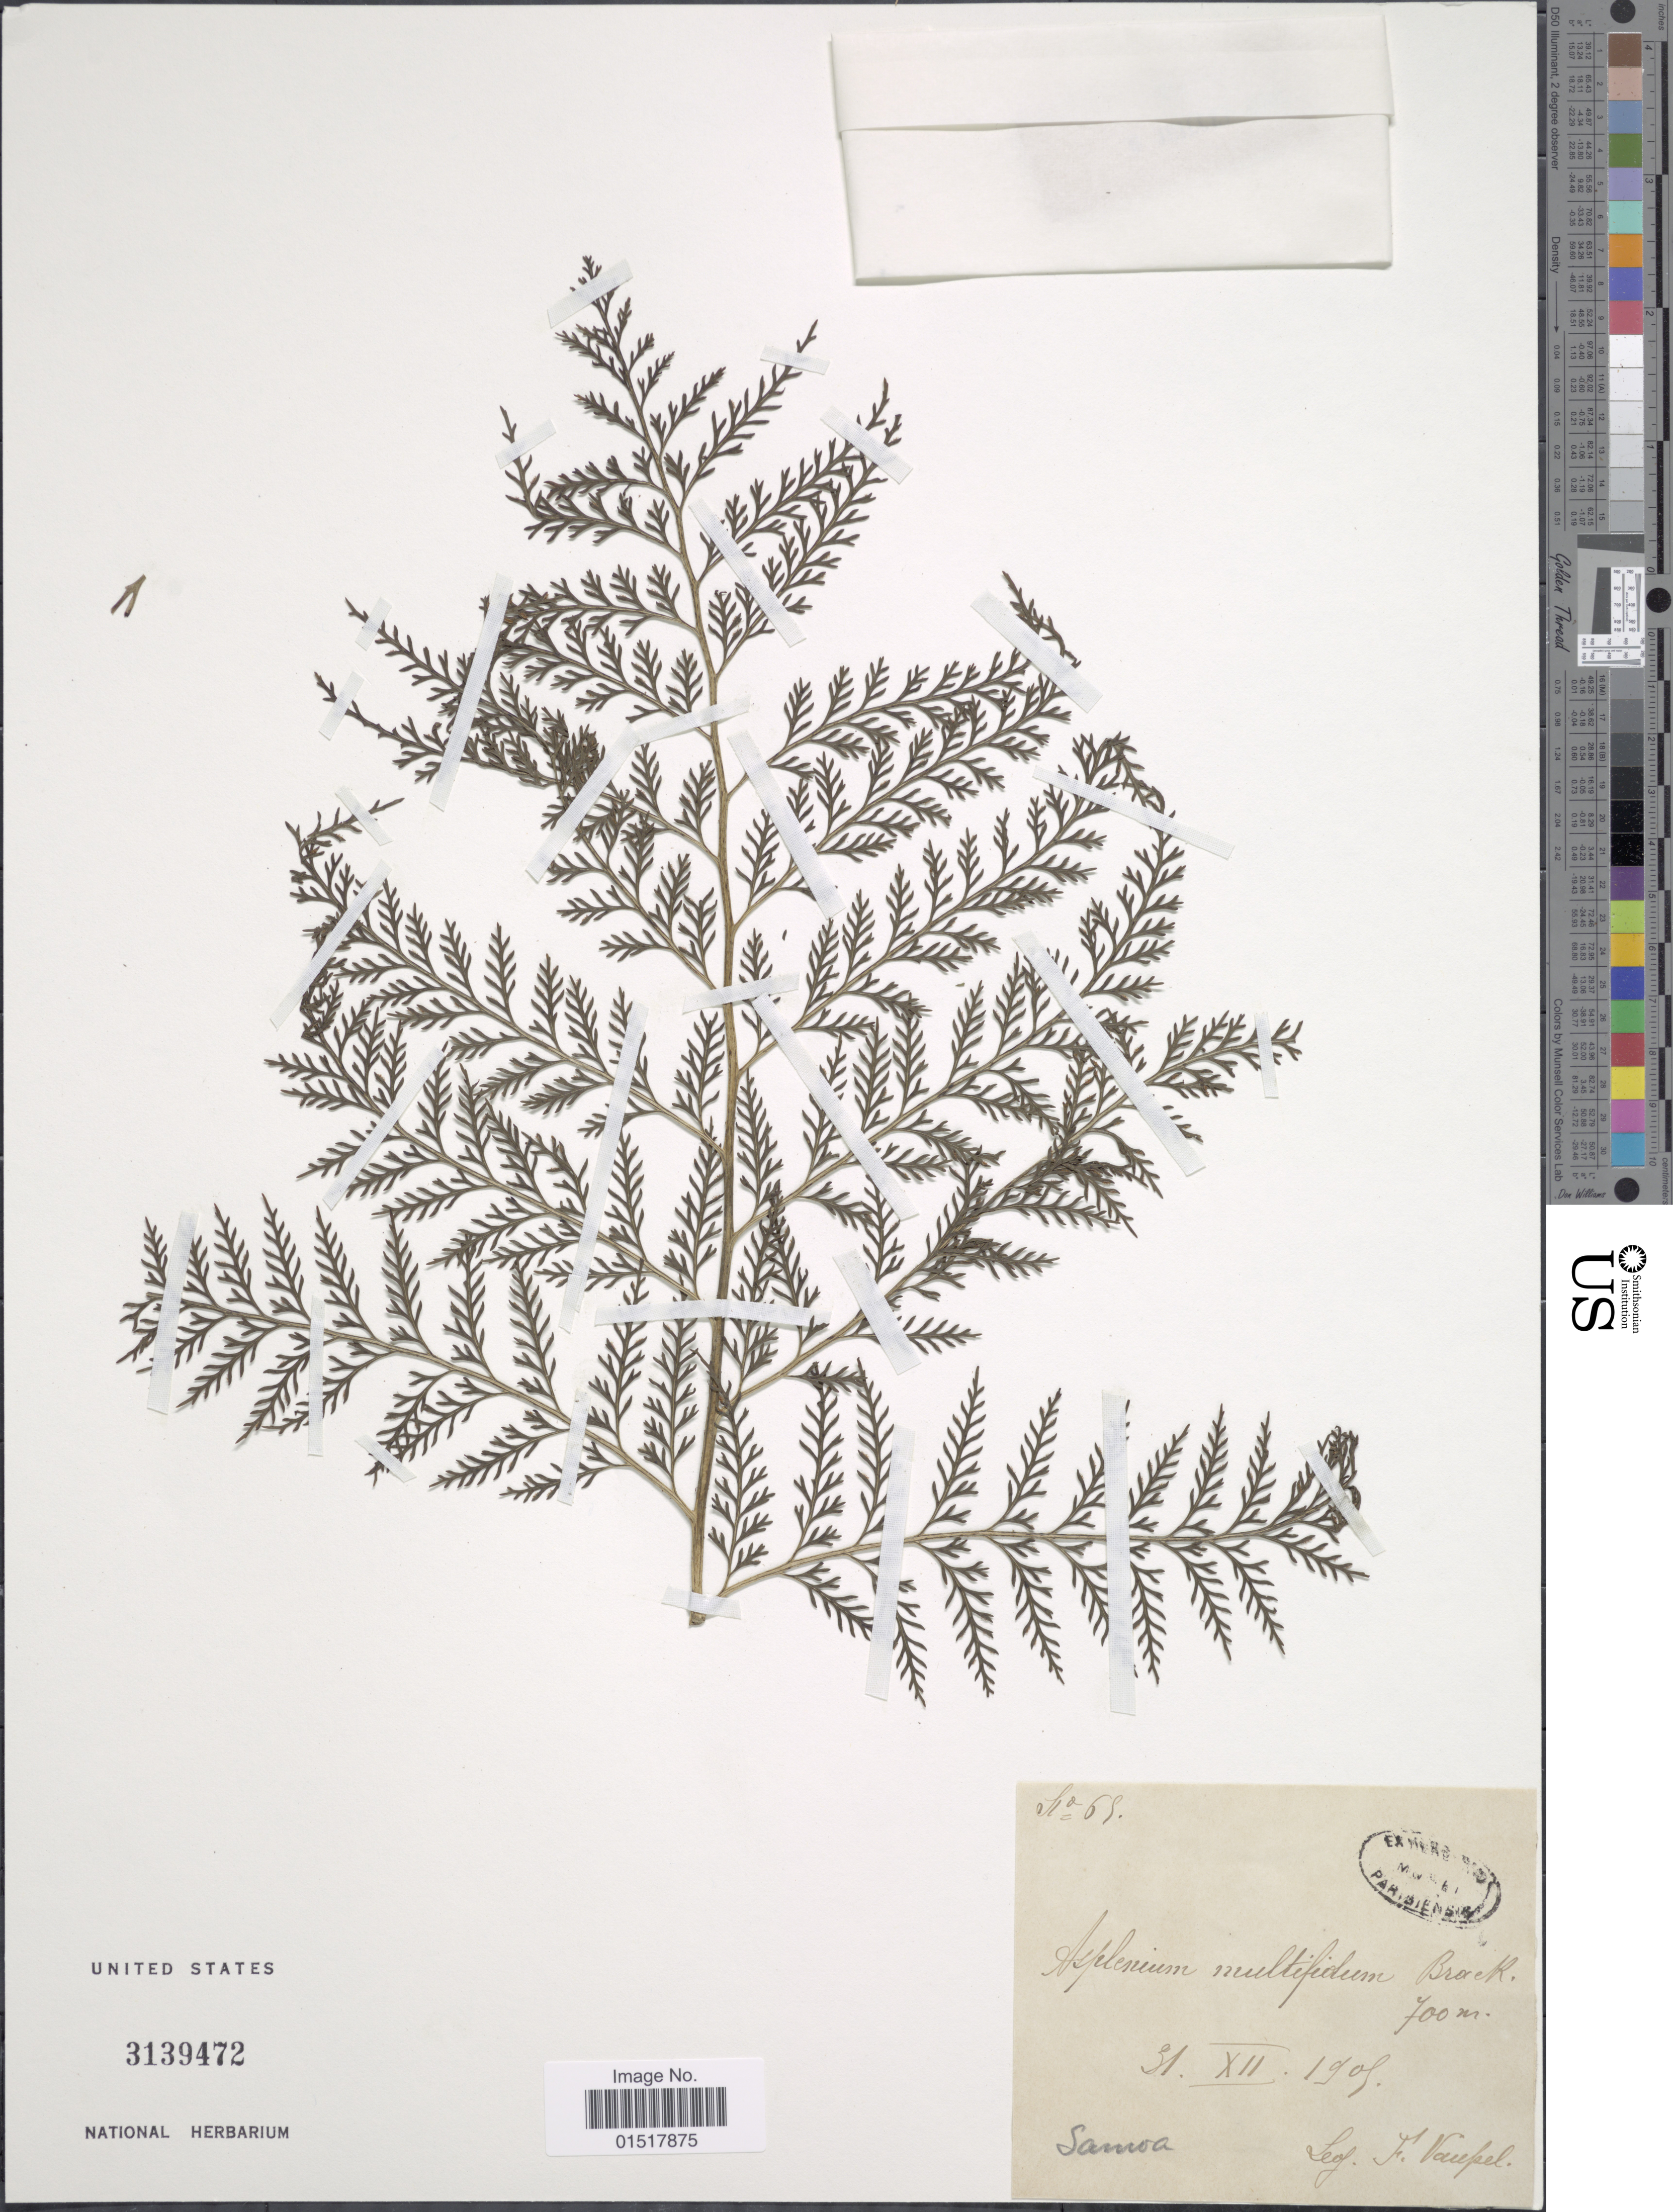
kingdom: Plantae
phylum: Tracheophyta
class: Polypodiopsida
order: Polypodiales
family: Aspleniaceae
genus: Asplenium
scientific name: Asplenium multifidum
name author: Brack. in Wilkes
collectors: F. Vaupel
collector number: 65*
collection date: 1905-12-31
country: Samoa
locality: Samoa.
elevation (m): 700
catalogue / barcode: US 3139472